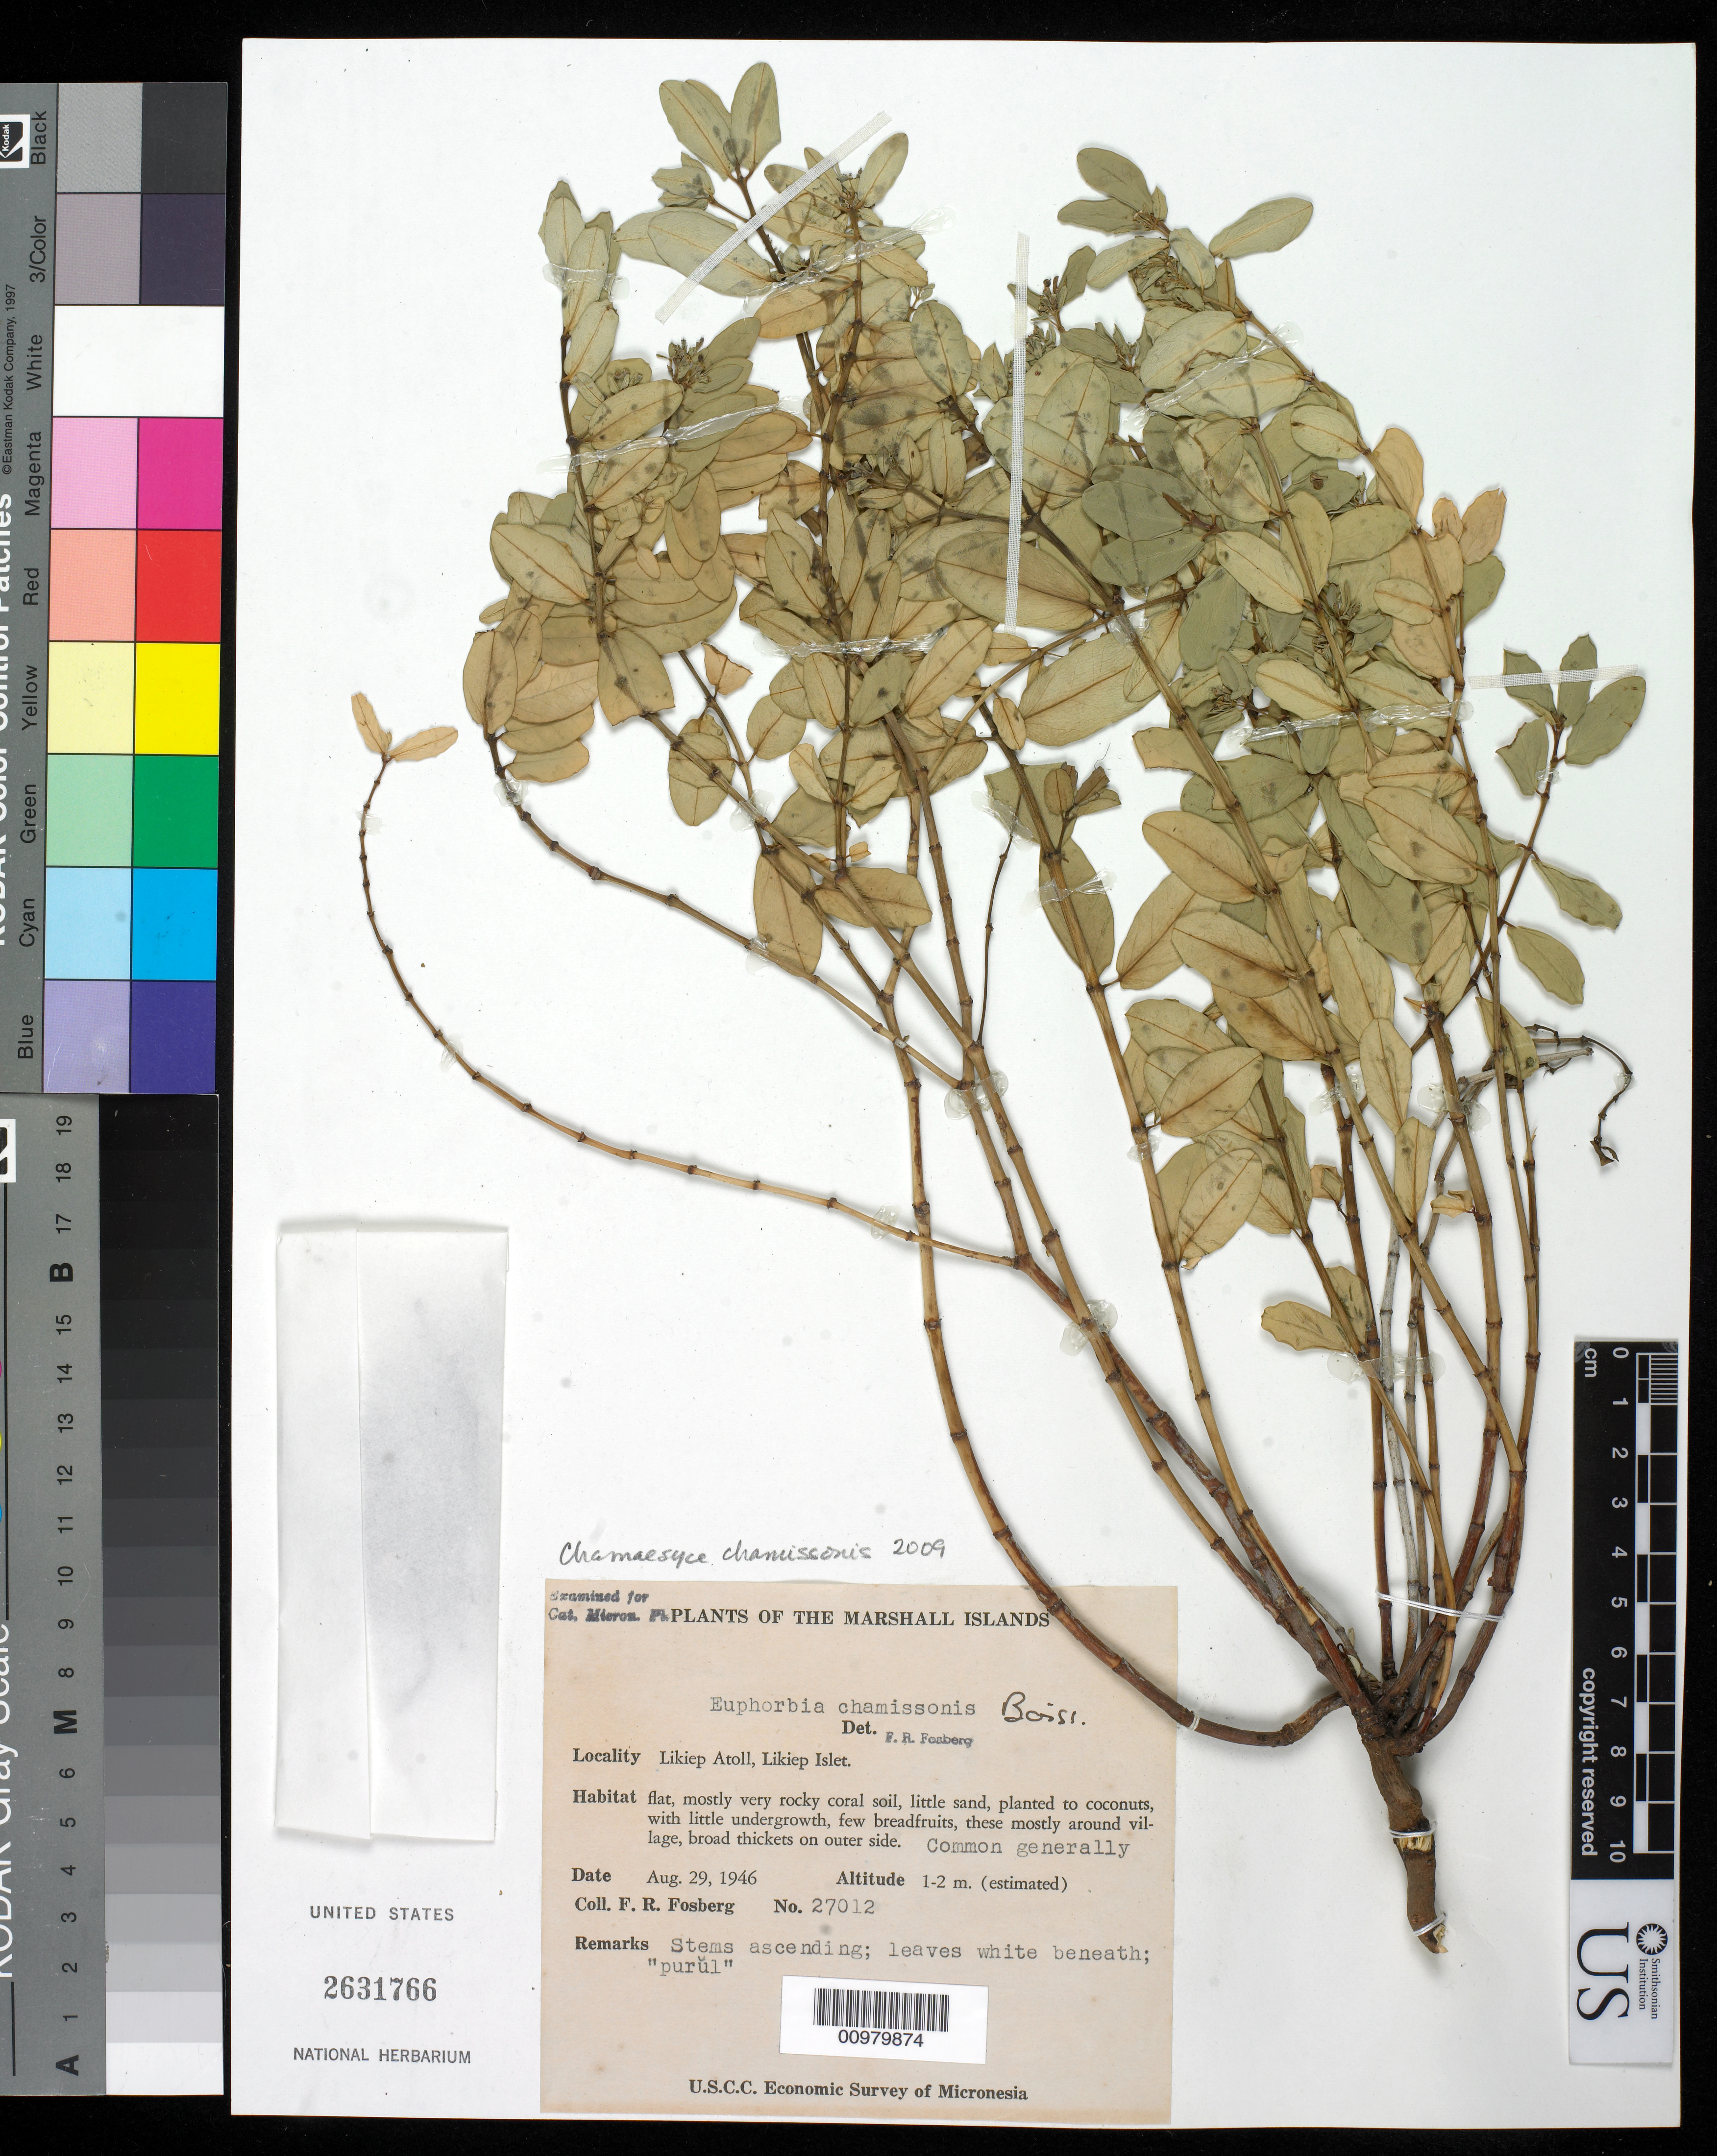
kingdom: Plantae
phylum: Tracheophyta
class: Magnoliopsida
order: Malpighiales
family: Euphorbiaceae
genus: Euphorbia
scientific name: Euphorbia chamissonis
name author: (Klotzsch ex Klotzsch & Garcke) Boiss.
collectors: F. R. Fosberg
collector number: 27012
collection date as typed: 29 Aug 1946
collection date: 1946-08-29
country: Marshall Islands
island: Likiep Atoll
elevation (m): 1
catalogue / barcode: US 2631766